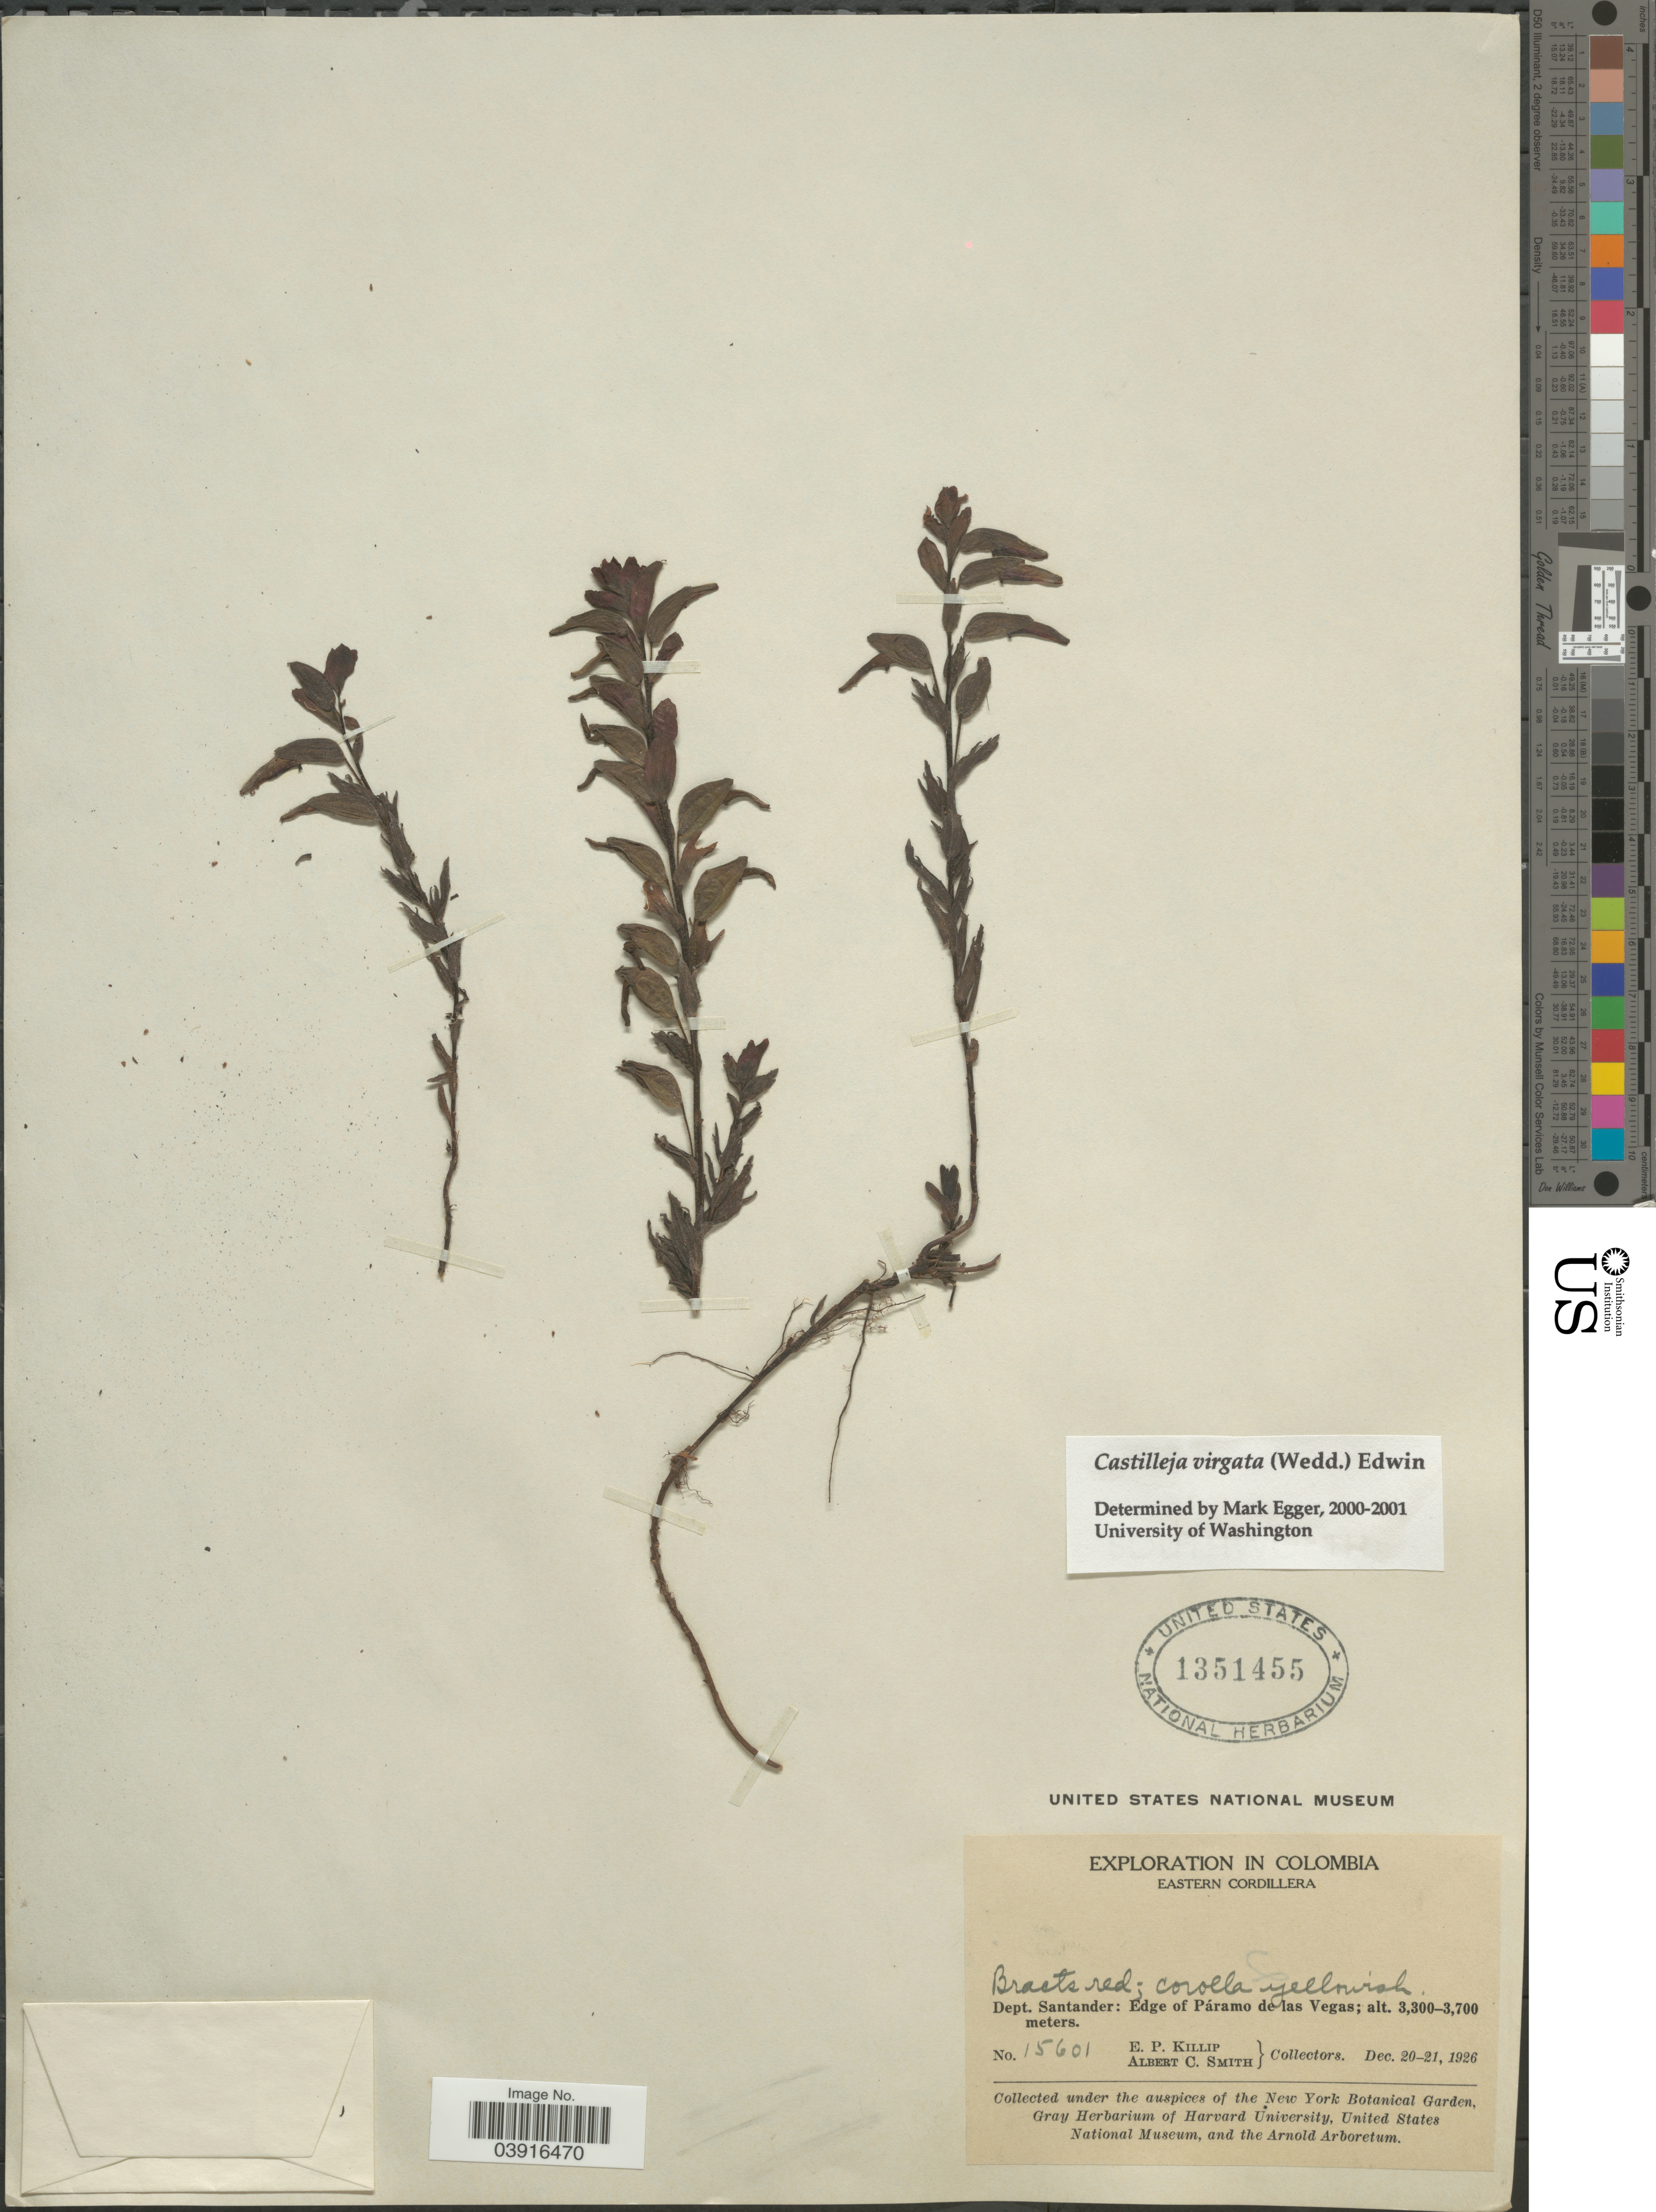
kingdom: Plantae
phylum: Tracheophyta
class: Magnoliopsida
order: Lamiales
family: Orobanchaceae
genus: Castilleja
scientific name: Castilleja virgata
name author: (Wedd.) Edwin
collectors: E. P. Killip & A. C. Smith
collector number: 15601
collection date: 1926-12-20/1926-12-21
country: Colombia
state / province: Santander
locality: Eastern Cordillera. Dept. Santander: Edge of Páramo de las Vegas.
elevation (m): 3300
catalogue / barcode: US 1351455